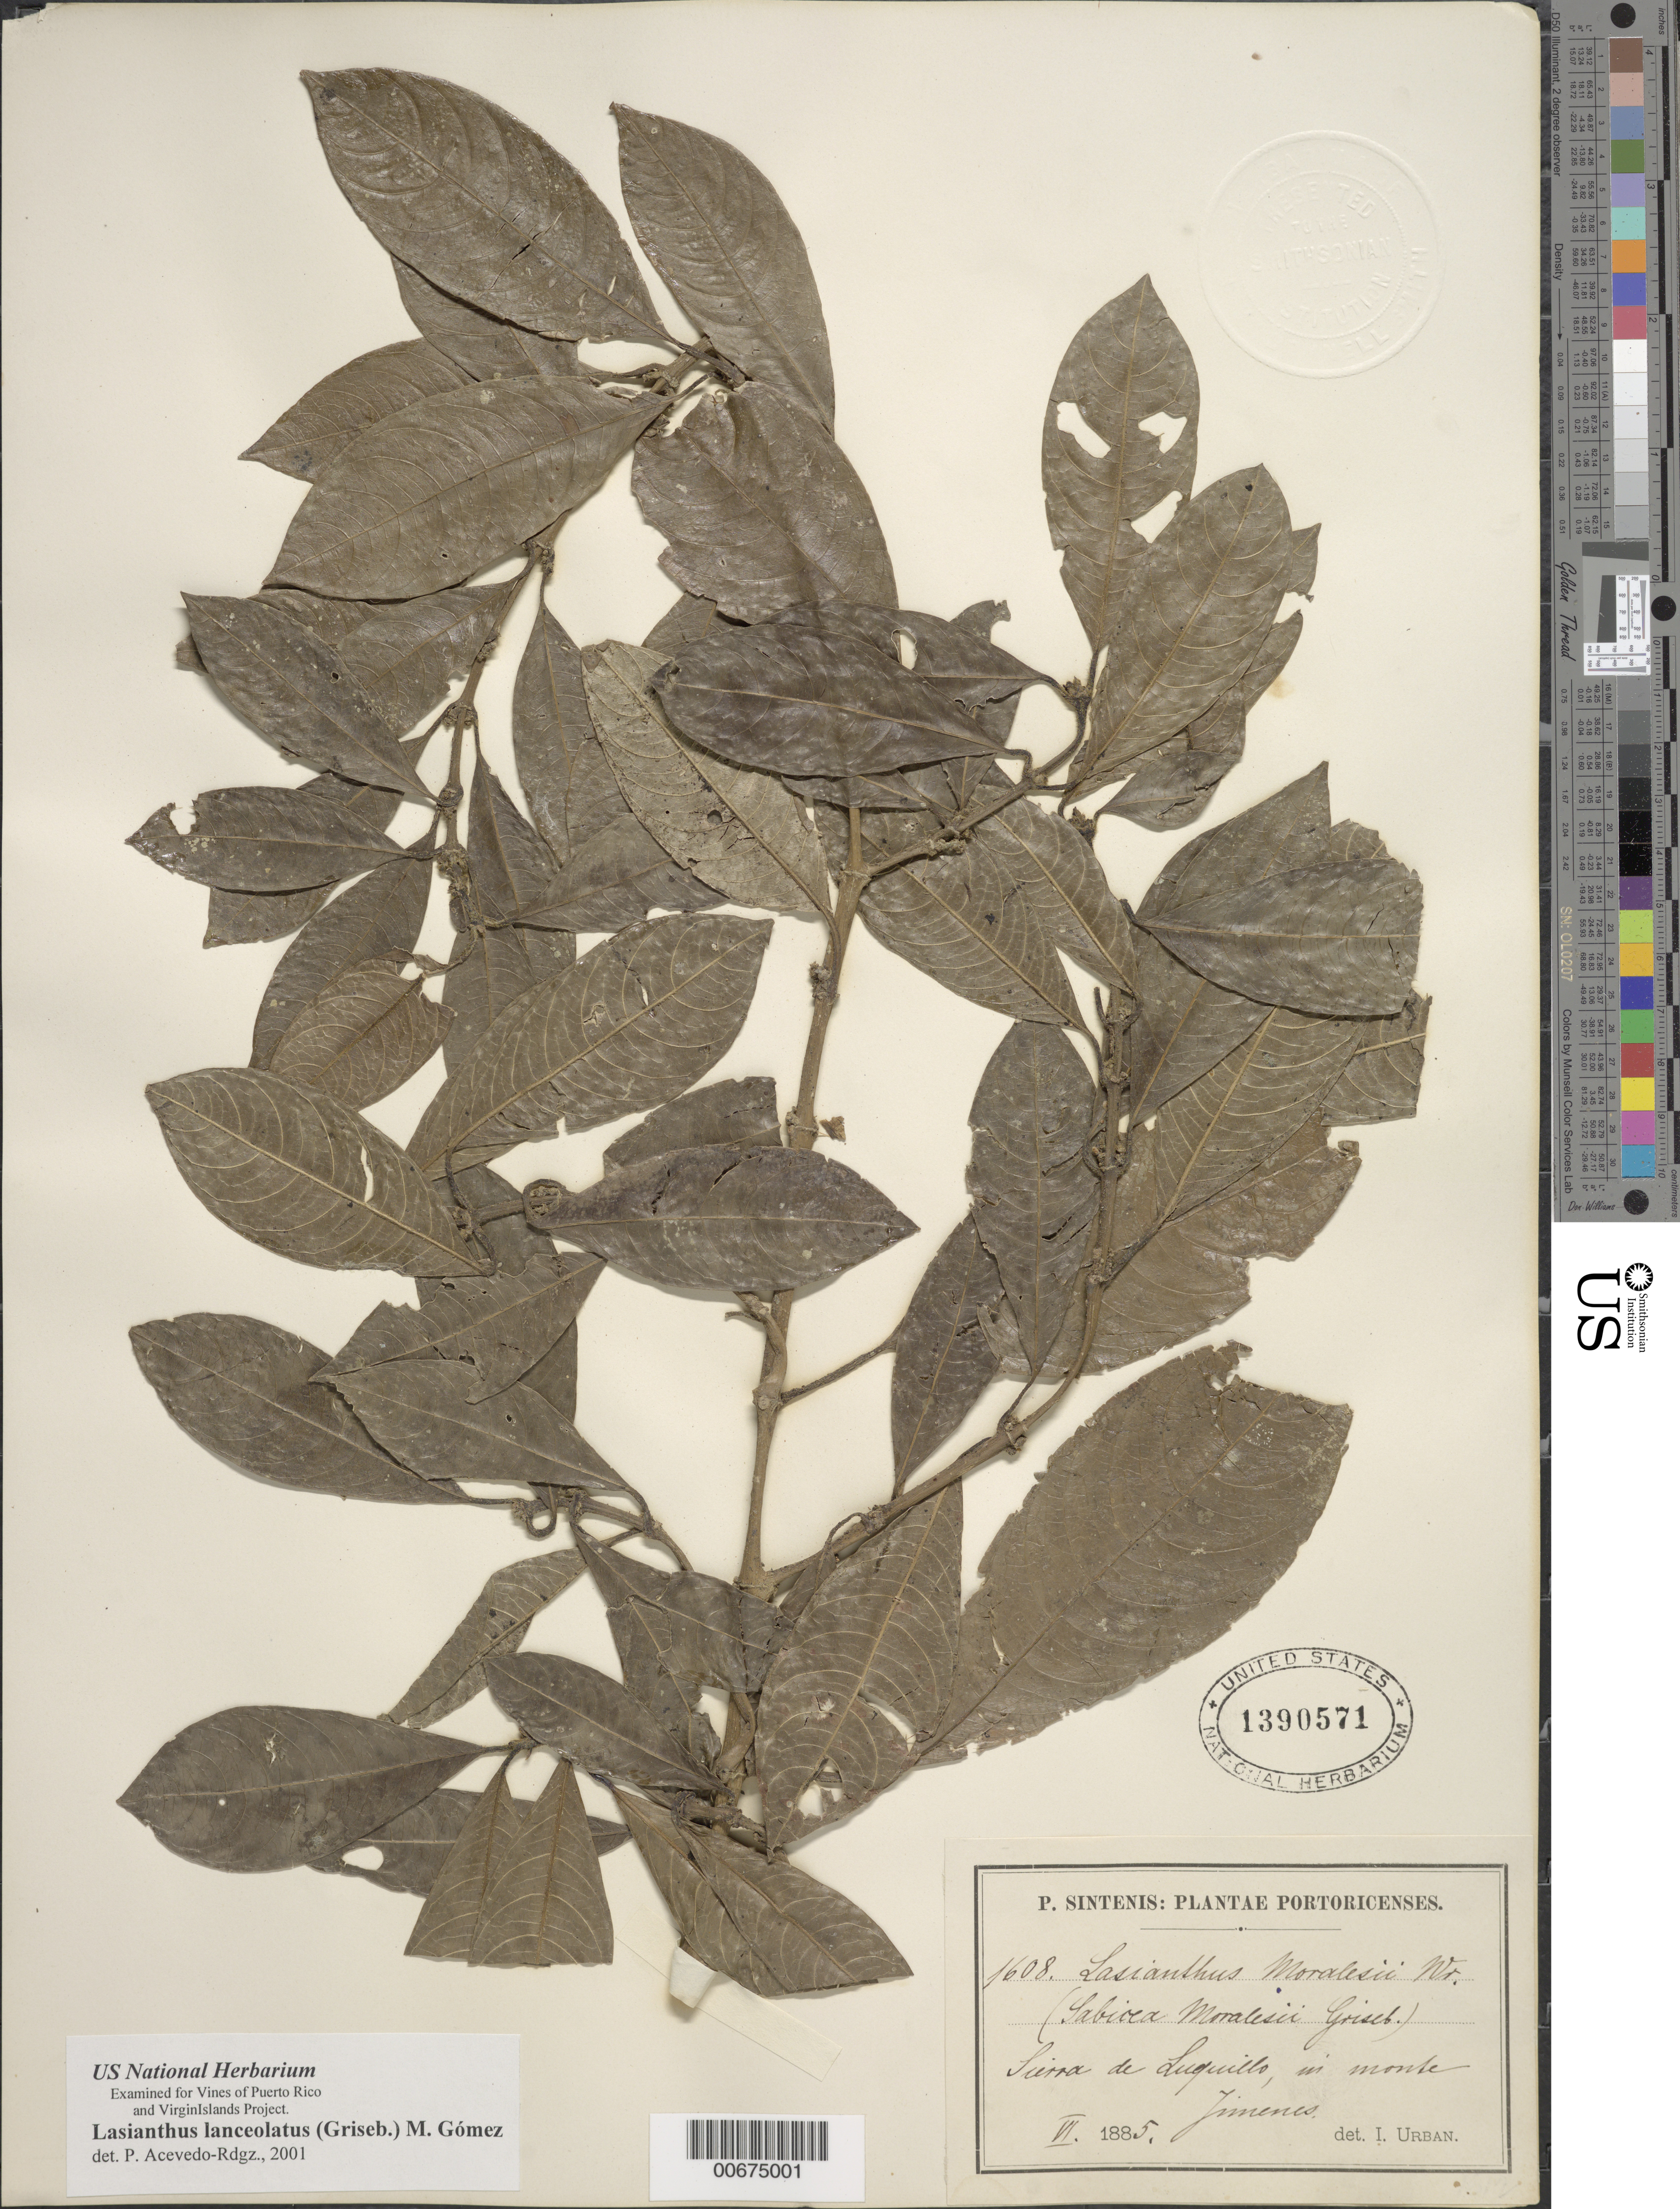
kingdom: Plantae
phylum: Tracheophyta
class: Magnoliopsida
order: Gentianales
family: Rubiaceae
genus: Lasianthus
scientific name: Lasianthus lanceolatus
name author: (Griseb.) Urb.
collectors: P. Sintenis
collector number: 1608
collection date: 1885-06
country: Puerto Rico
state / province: Luquillo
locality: Portoricenses, Sierra de Luquillo, in monte Jimenes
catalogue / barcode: US 1390571